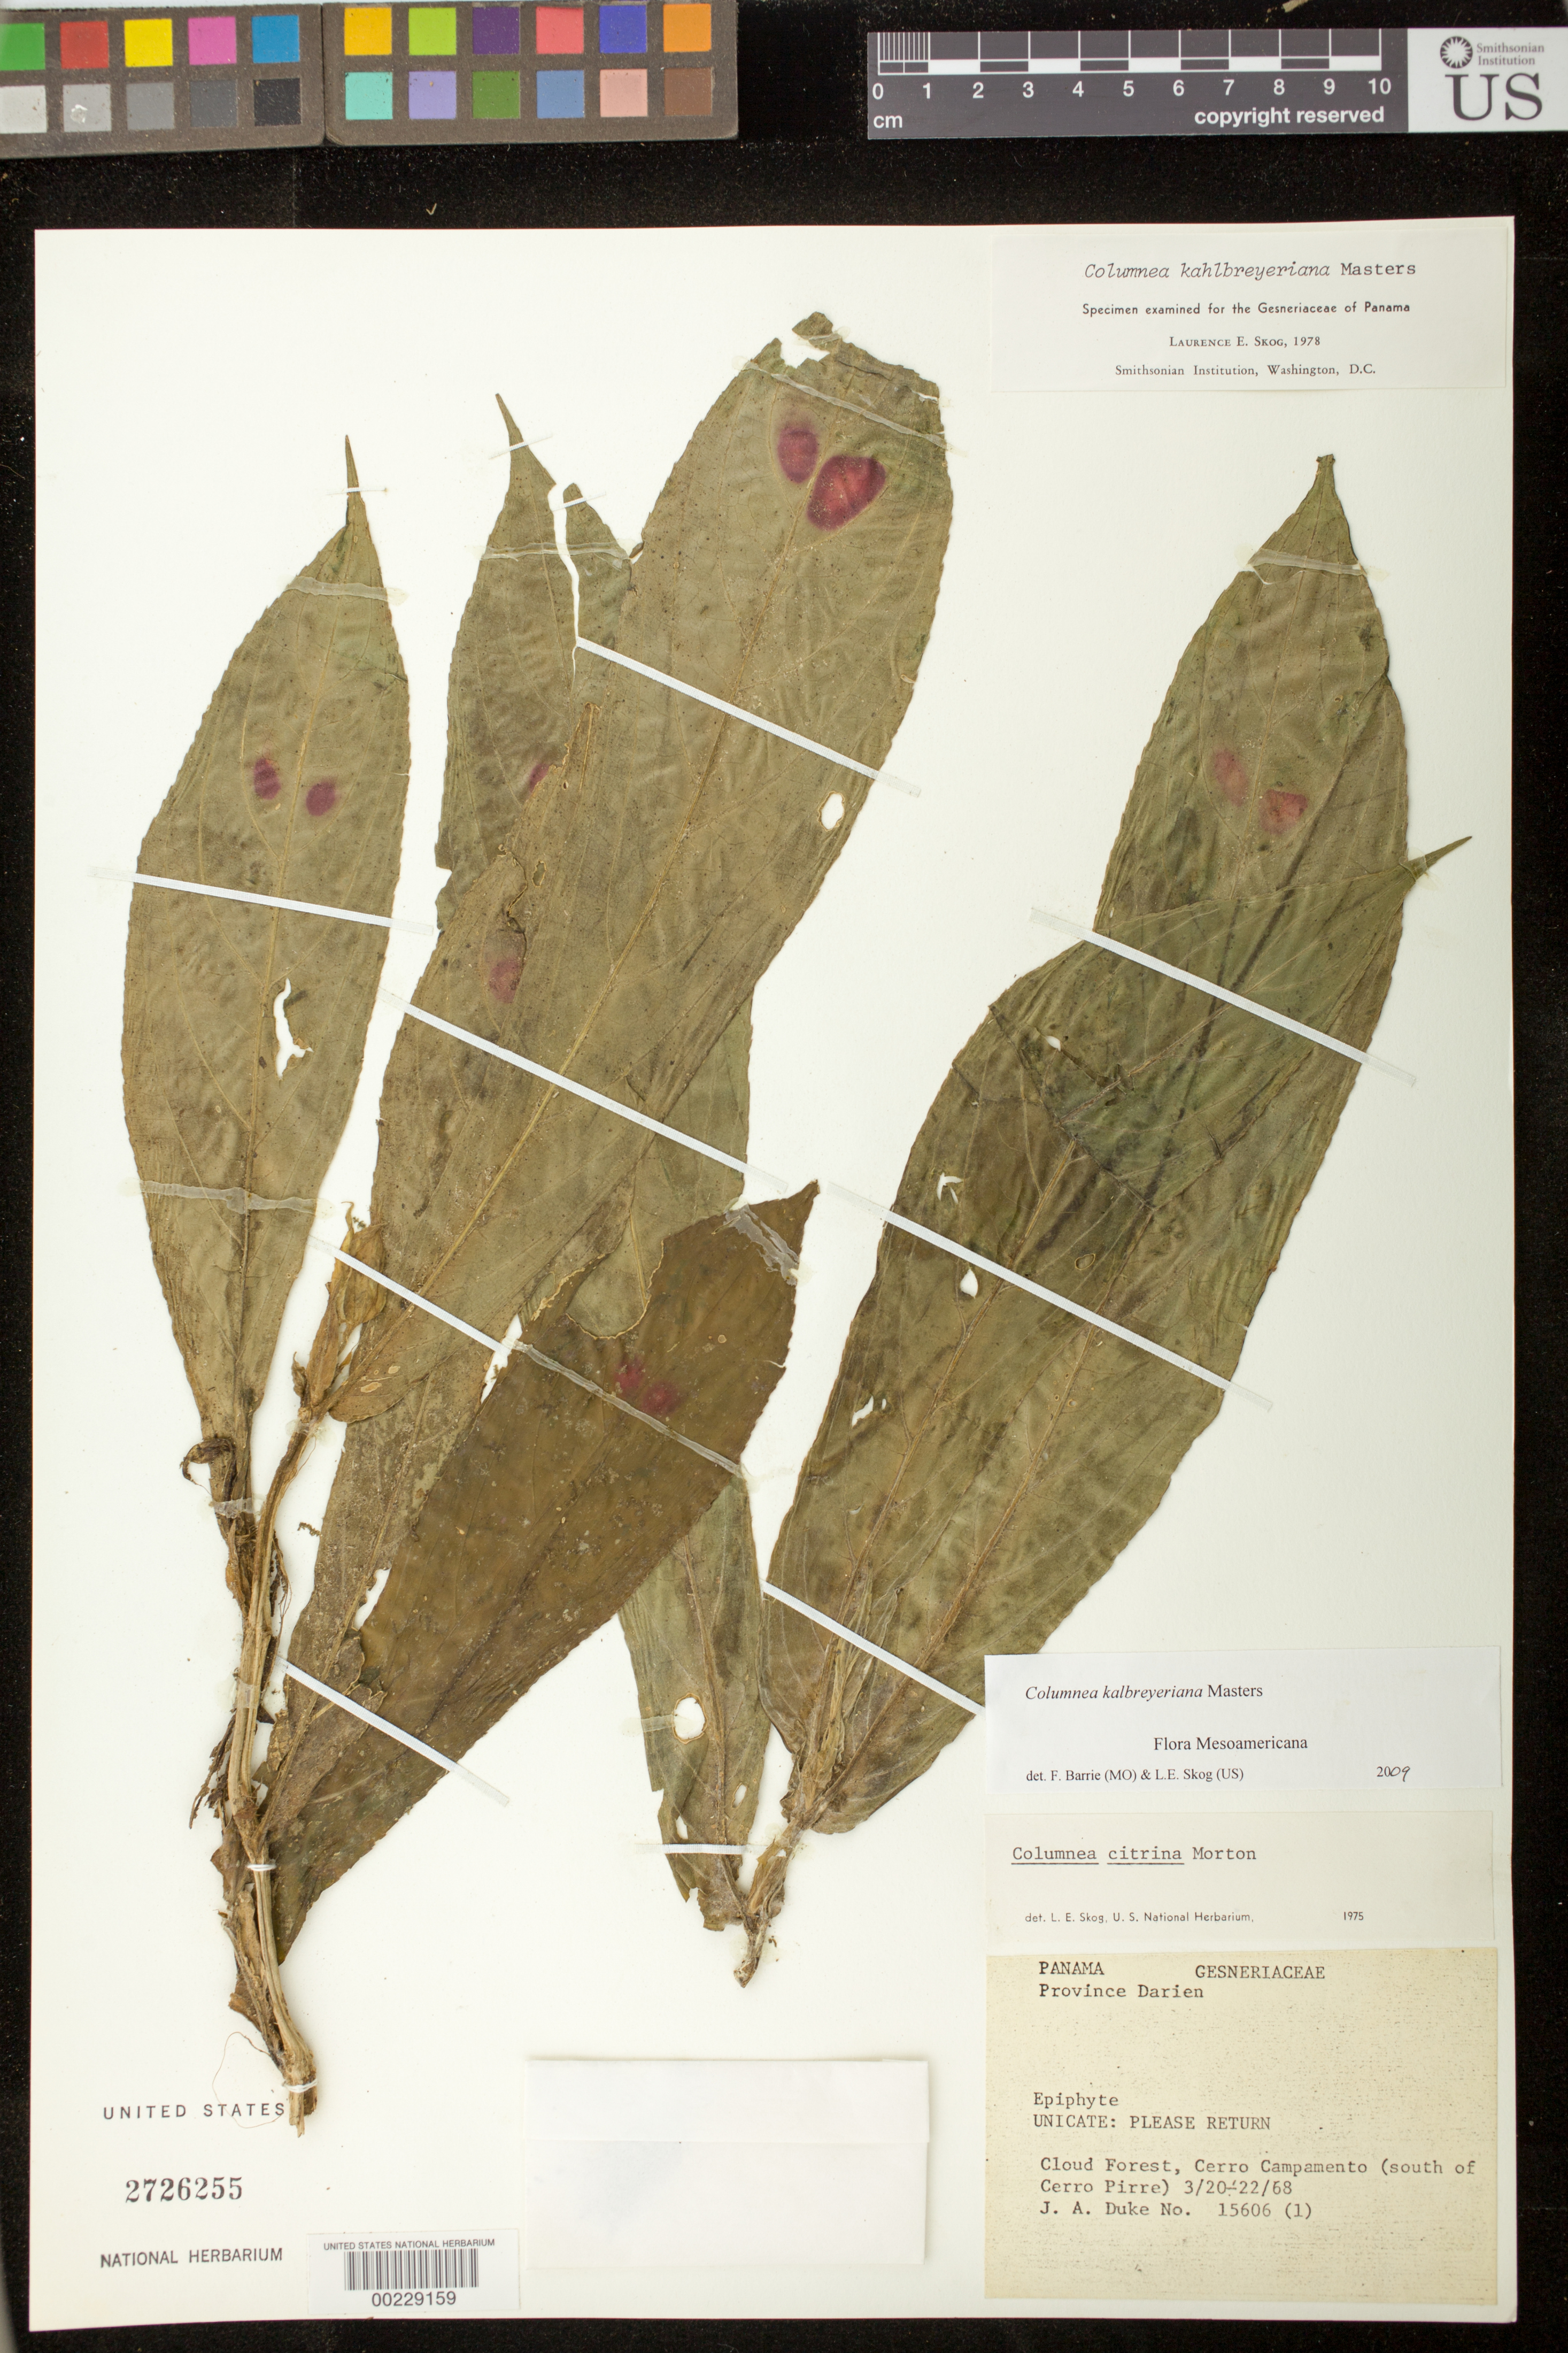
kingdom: Plantae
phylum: Tracheophyta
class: Magnoliopsida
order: Lamiales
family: Gesneriaceae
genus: Columnea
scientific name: Columnea kalbreyeriana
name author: Mast.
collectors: J. A. Duke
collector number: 15606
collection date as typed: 20-22 Mar 1968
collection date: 1968-03-20/1968-03-22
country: Panama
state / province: Darién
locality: Cerro Campamento (S of Cerro Pirre)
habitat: Cloud forest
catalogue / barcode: US 2726255